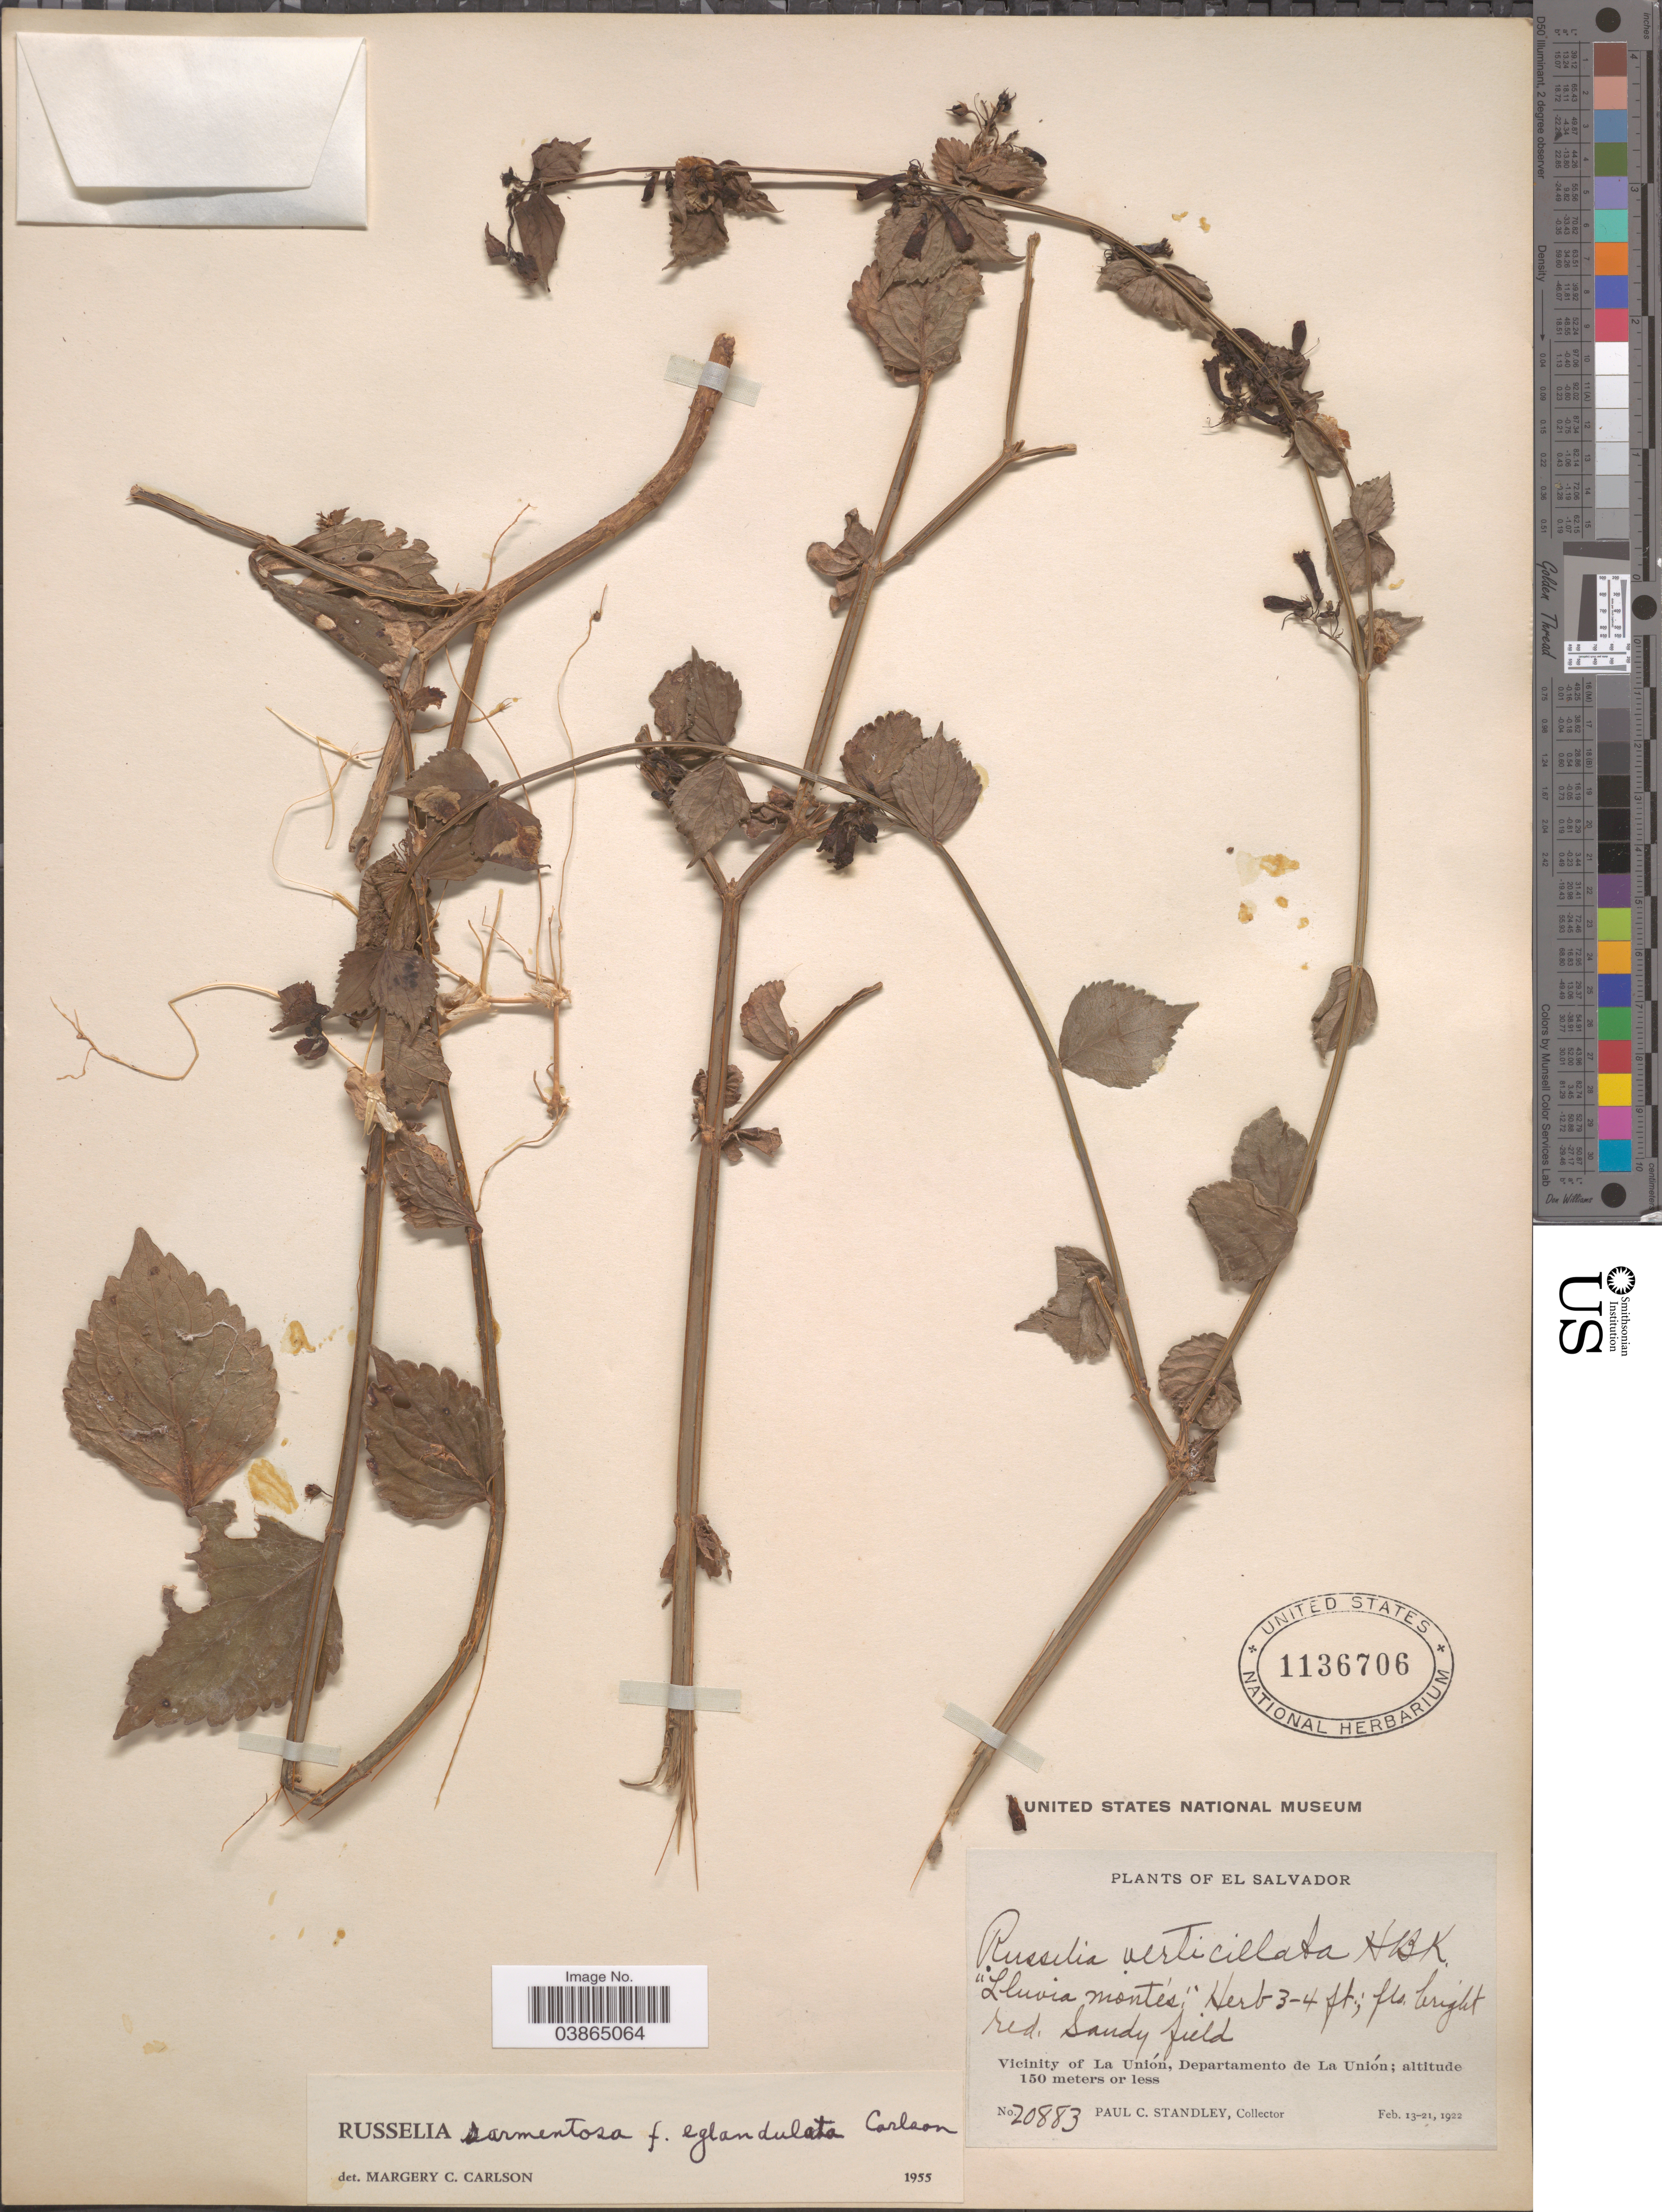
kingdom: Plantae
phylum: Tracheophyta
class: Magnoliopsida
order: Lamiales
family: Plantaginaceae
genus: Russelia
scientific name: Russelia sarmentosa f. eglandulata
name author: Carlson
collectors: P. C. Standley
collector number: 20883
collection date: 1922-02-13/1922-02-21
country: El Salvador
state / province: La Union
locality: Vicinity of La Unión, Departamento de La Unión.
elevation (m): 150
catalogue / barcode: US 1136706